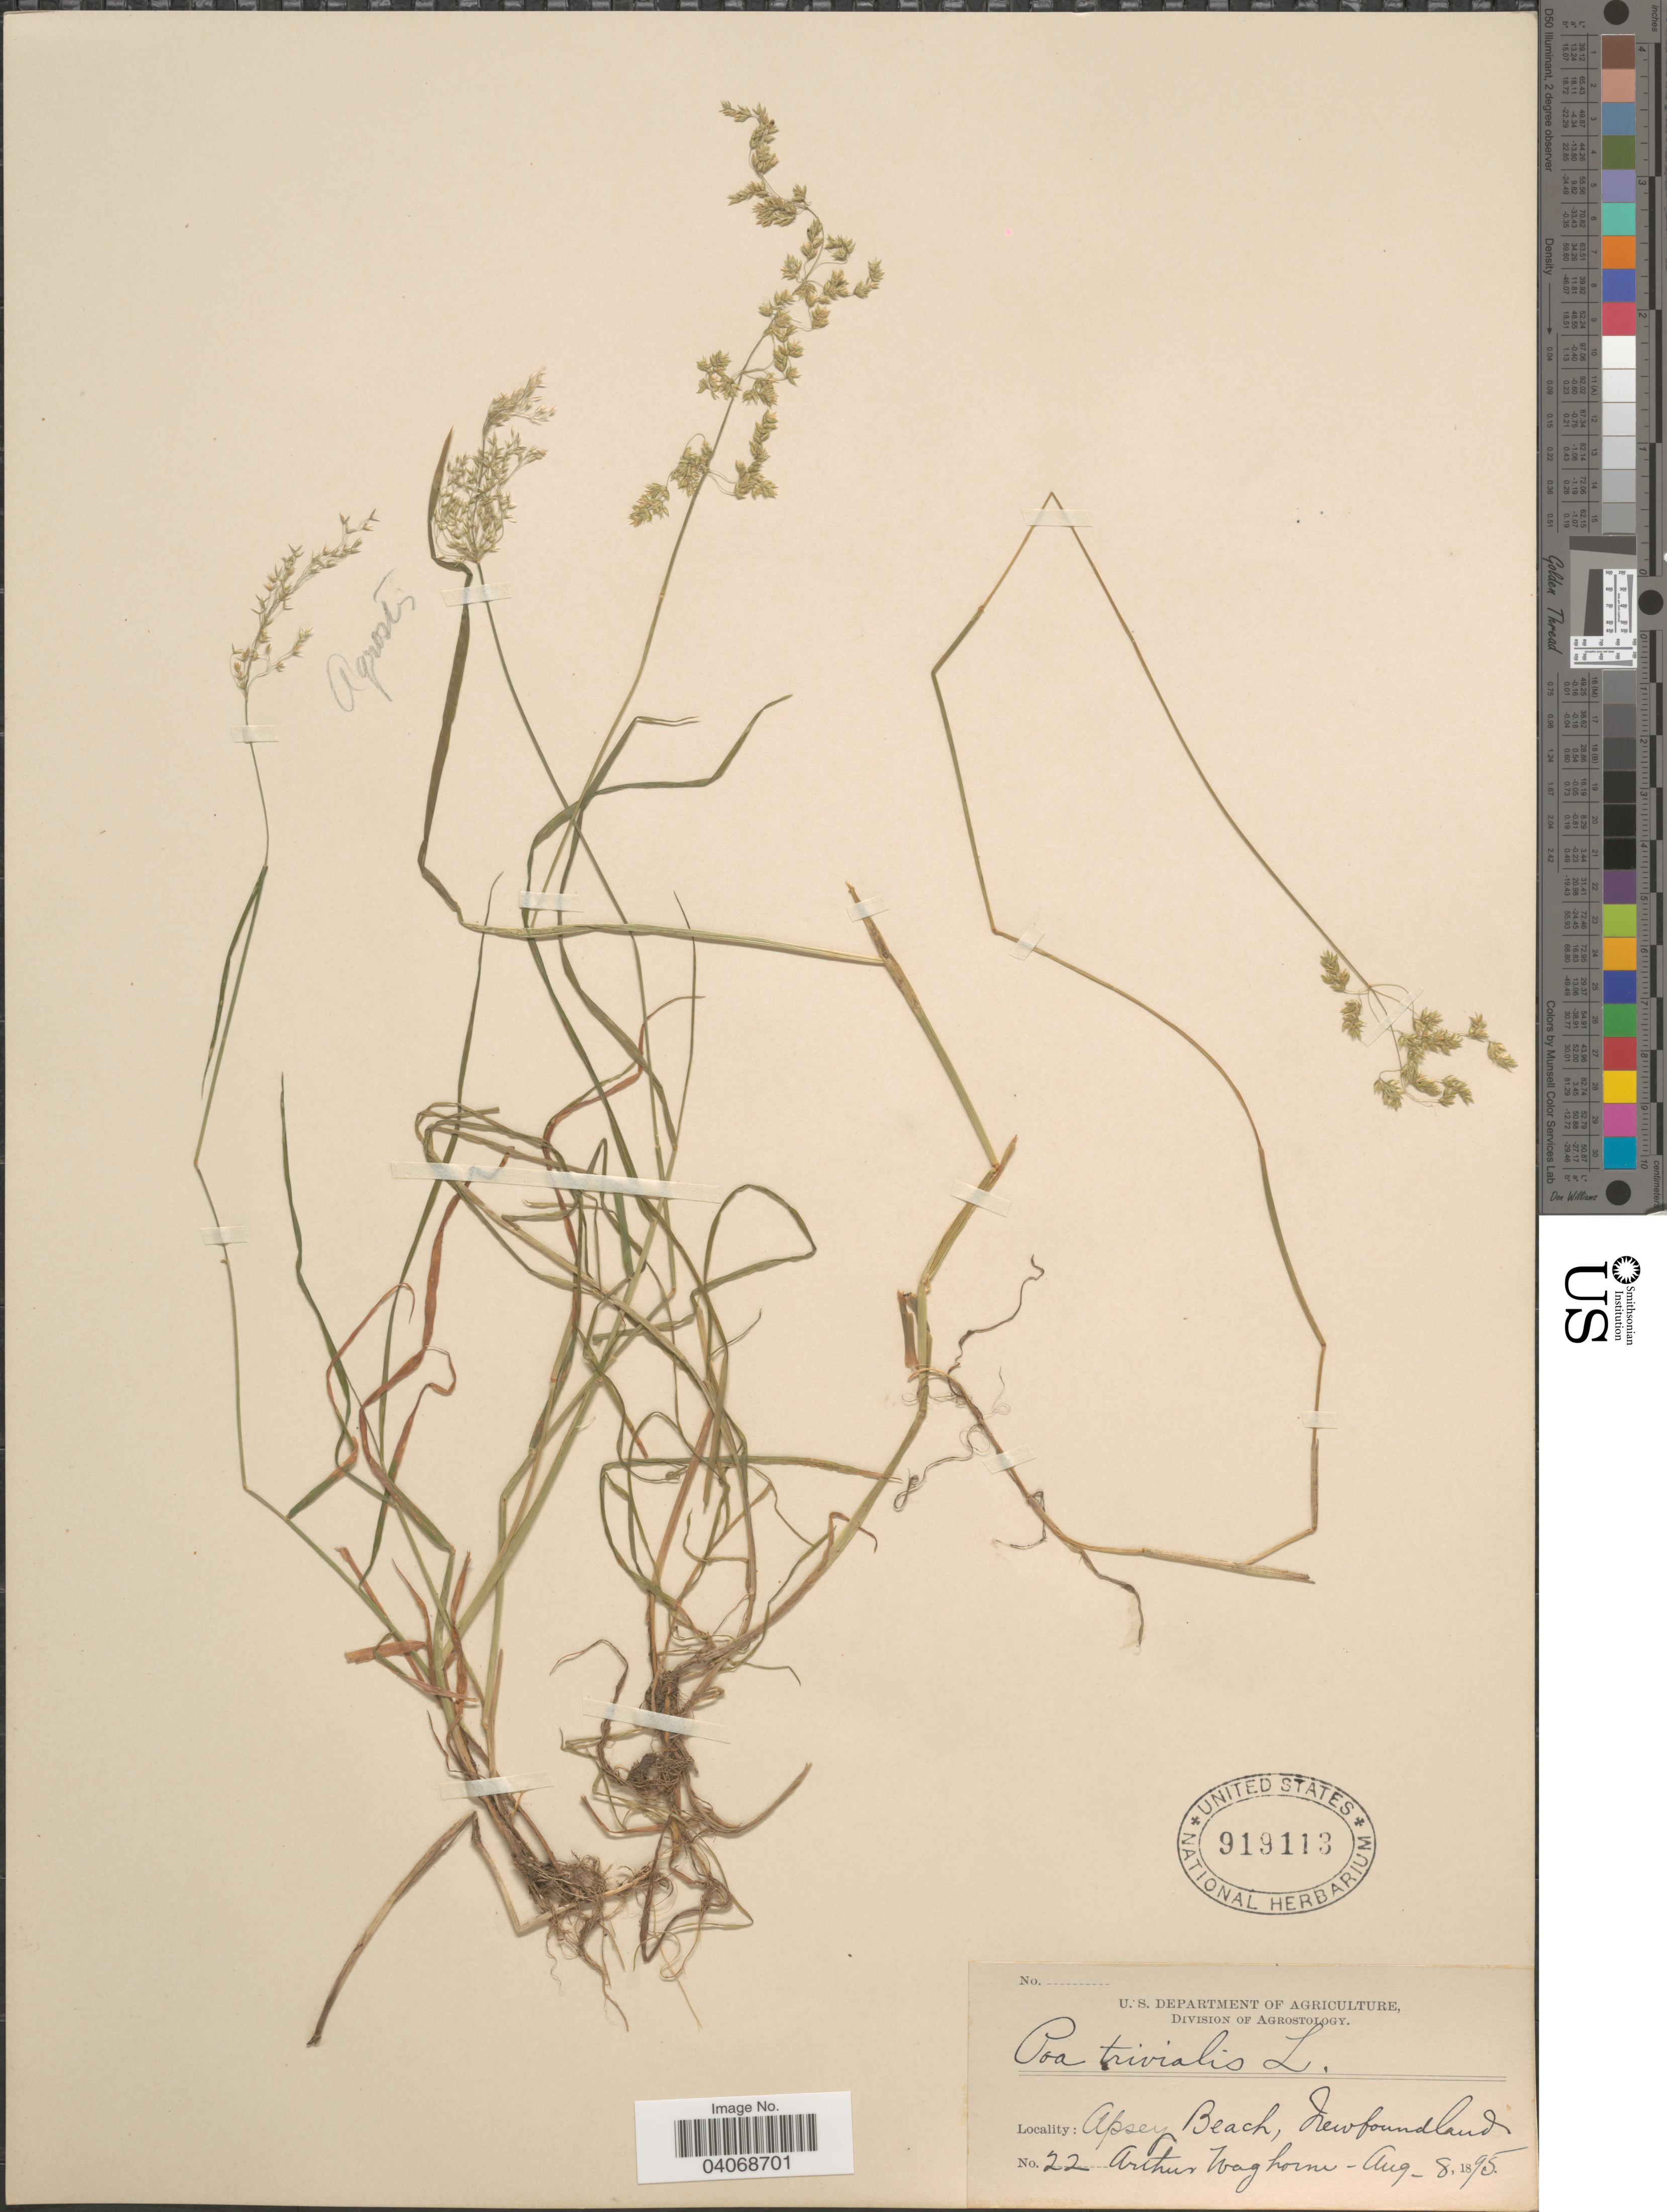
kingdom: Plantae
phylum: Tracheophyta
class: Liliopsida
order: Poales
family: Poaceae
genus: Poa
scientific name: Poa trivialis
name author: L.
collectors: A. Waghorne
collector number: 22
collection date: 1895-08-08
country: Canada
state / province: Newfoundland and Labrador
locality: Apsey Beach.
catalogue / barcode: US 919113